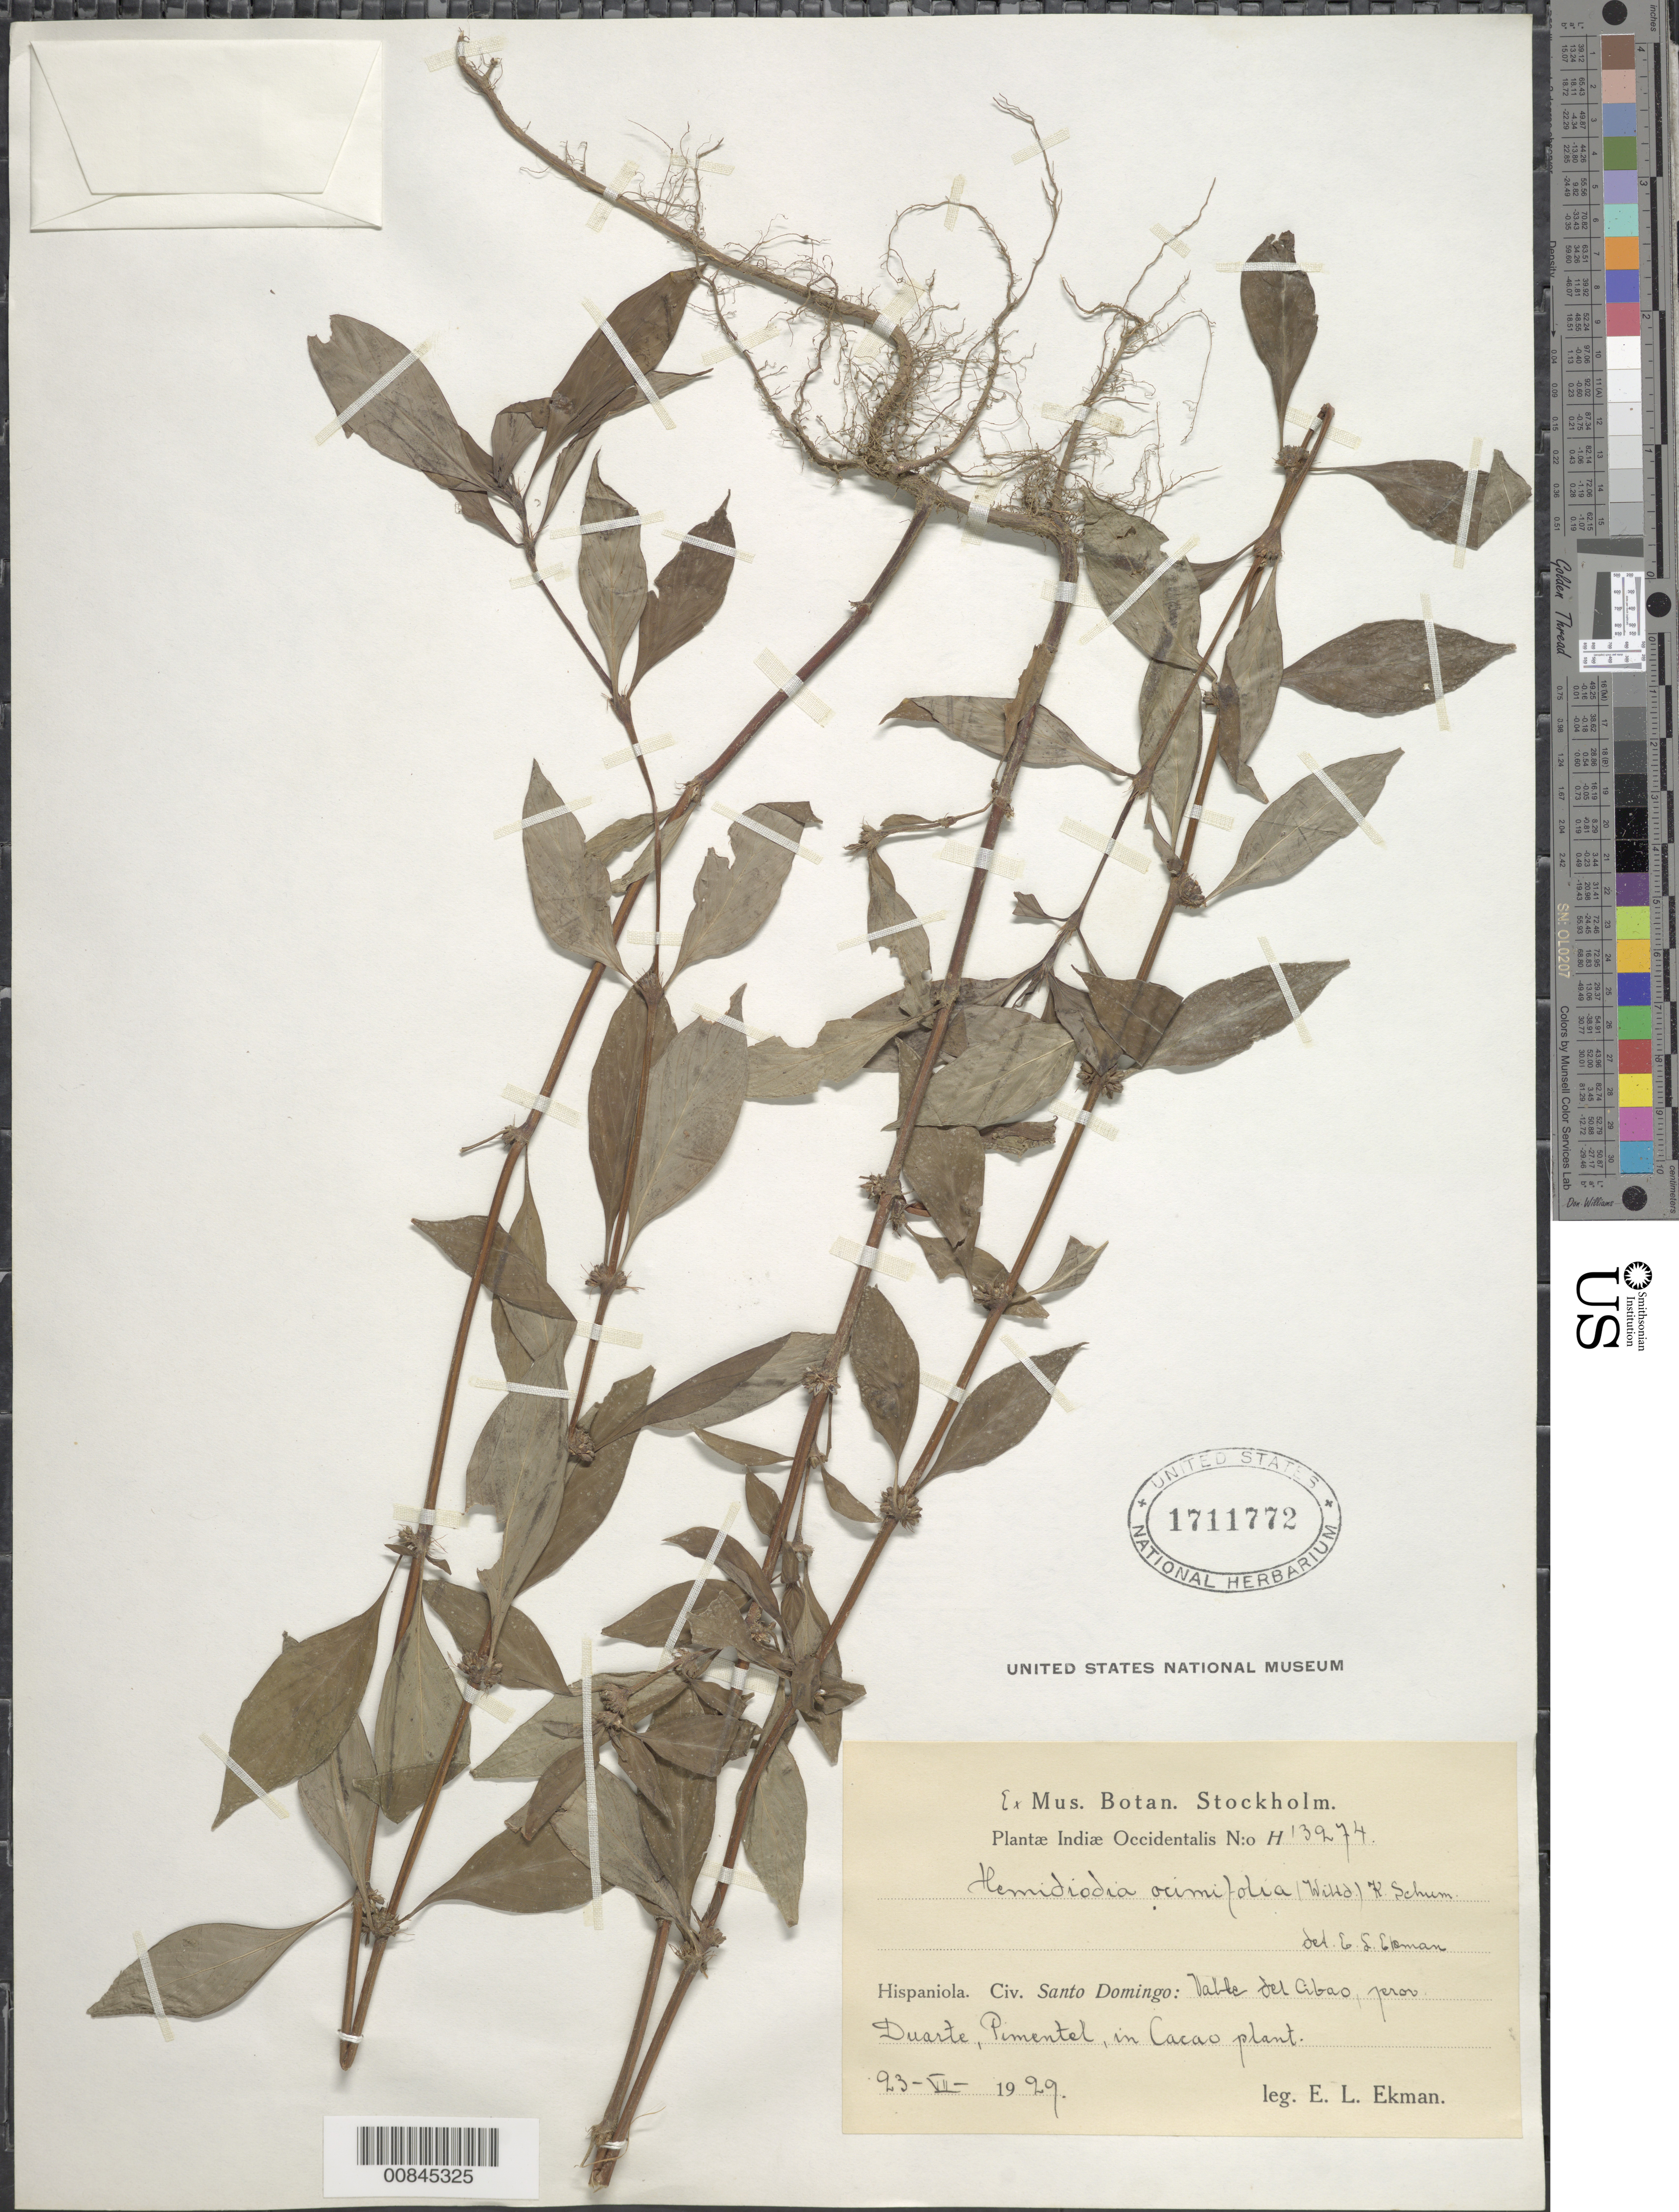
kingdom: Plantae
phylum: Tracheophyta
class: Magnoliopsida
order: Gentianales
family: Rubiaceae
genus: Spermacoce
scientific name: Spermacoce ocymifolia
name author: Willd. ex Roem. & Schult.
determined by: Ekman, E. L.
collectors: E. L. Ekman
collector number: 13274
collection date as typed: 23 Jul 1929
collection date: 1929-07-23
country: Dominican Republic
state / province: Duarte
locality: Santo Domingo. Valle del Cibao. Pimentel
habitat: Cacao plantation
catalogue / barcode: US 1711772